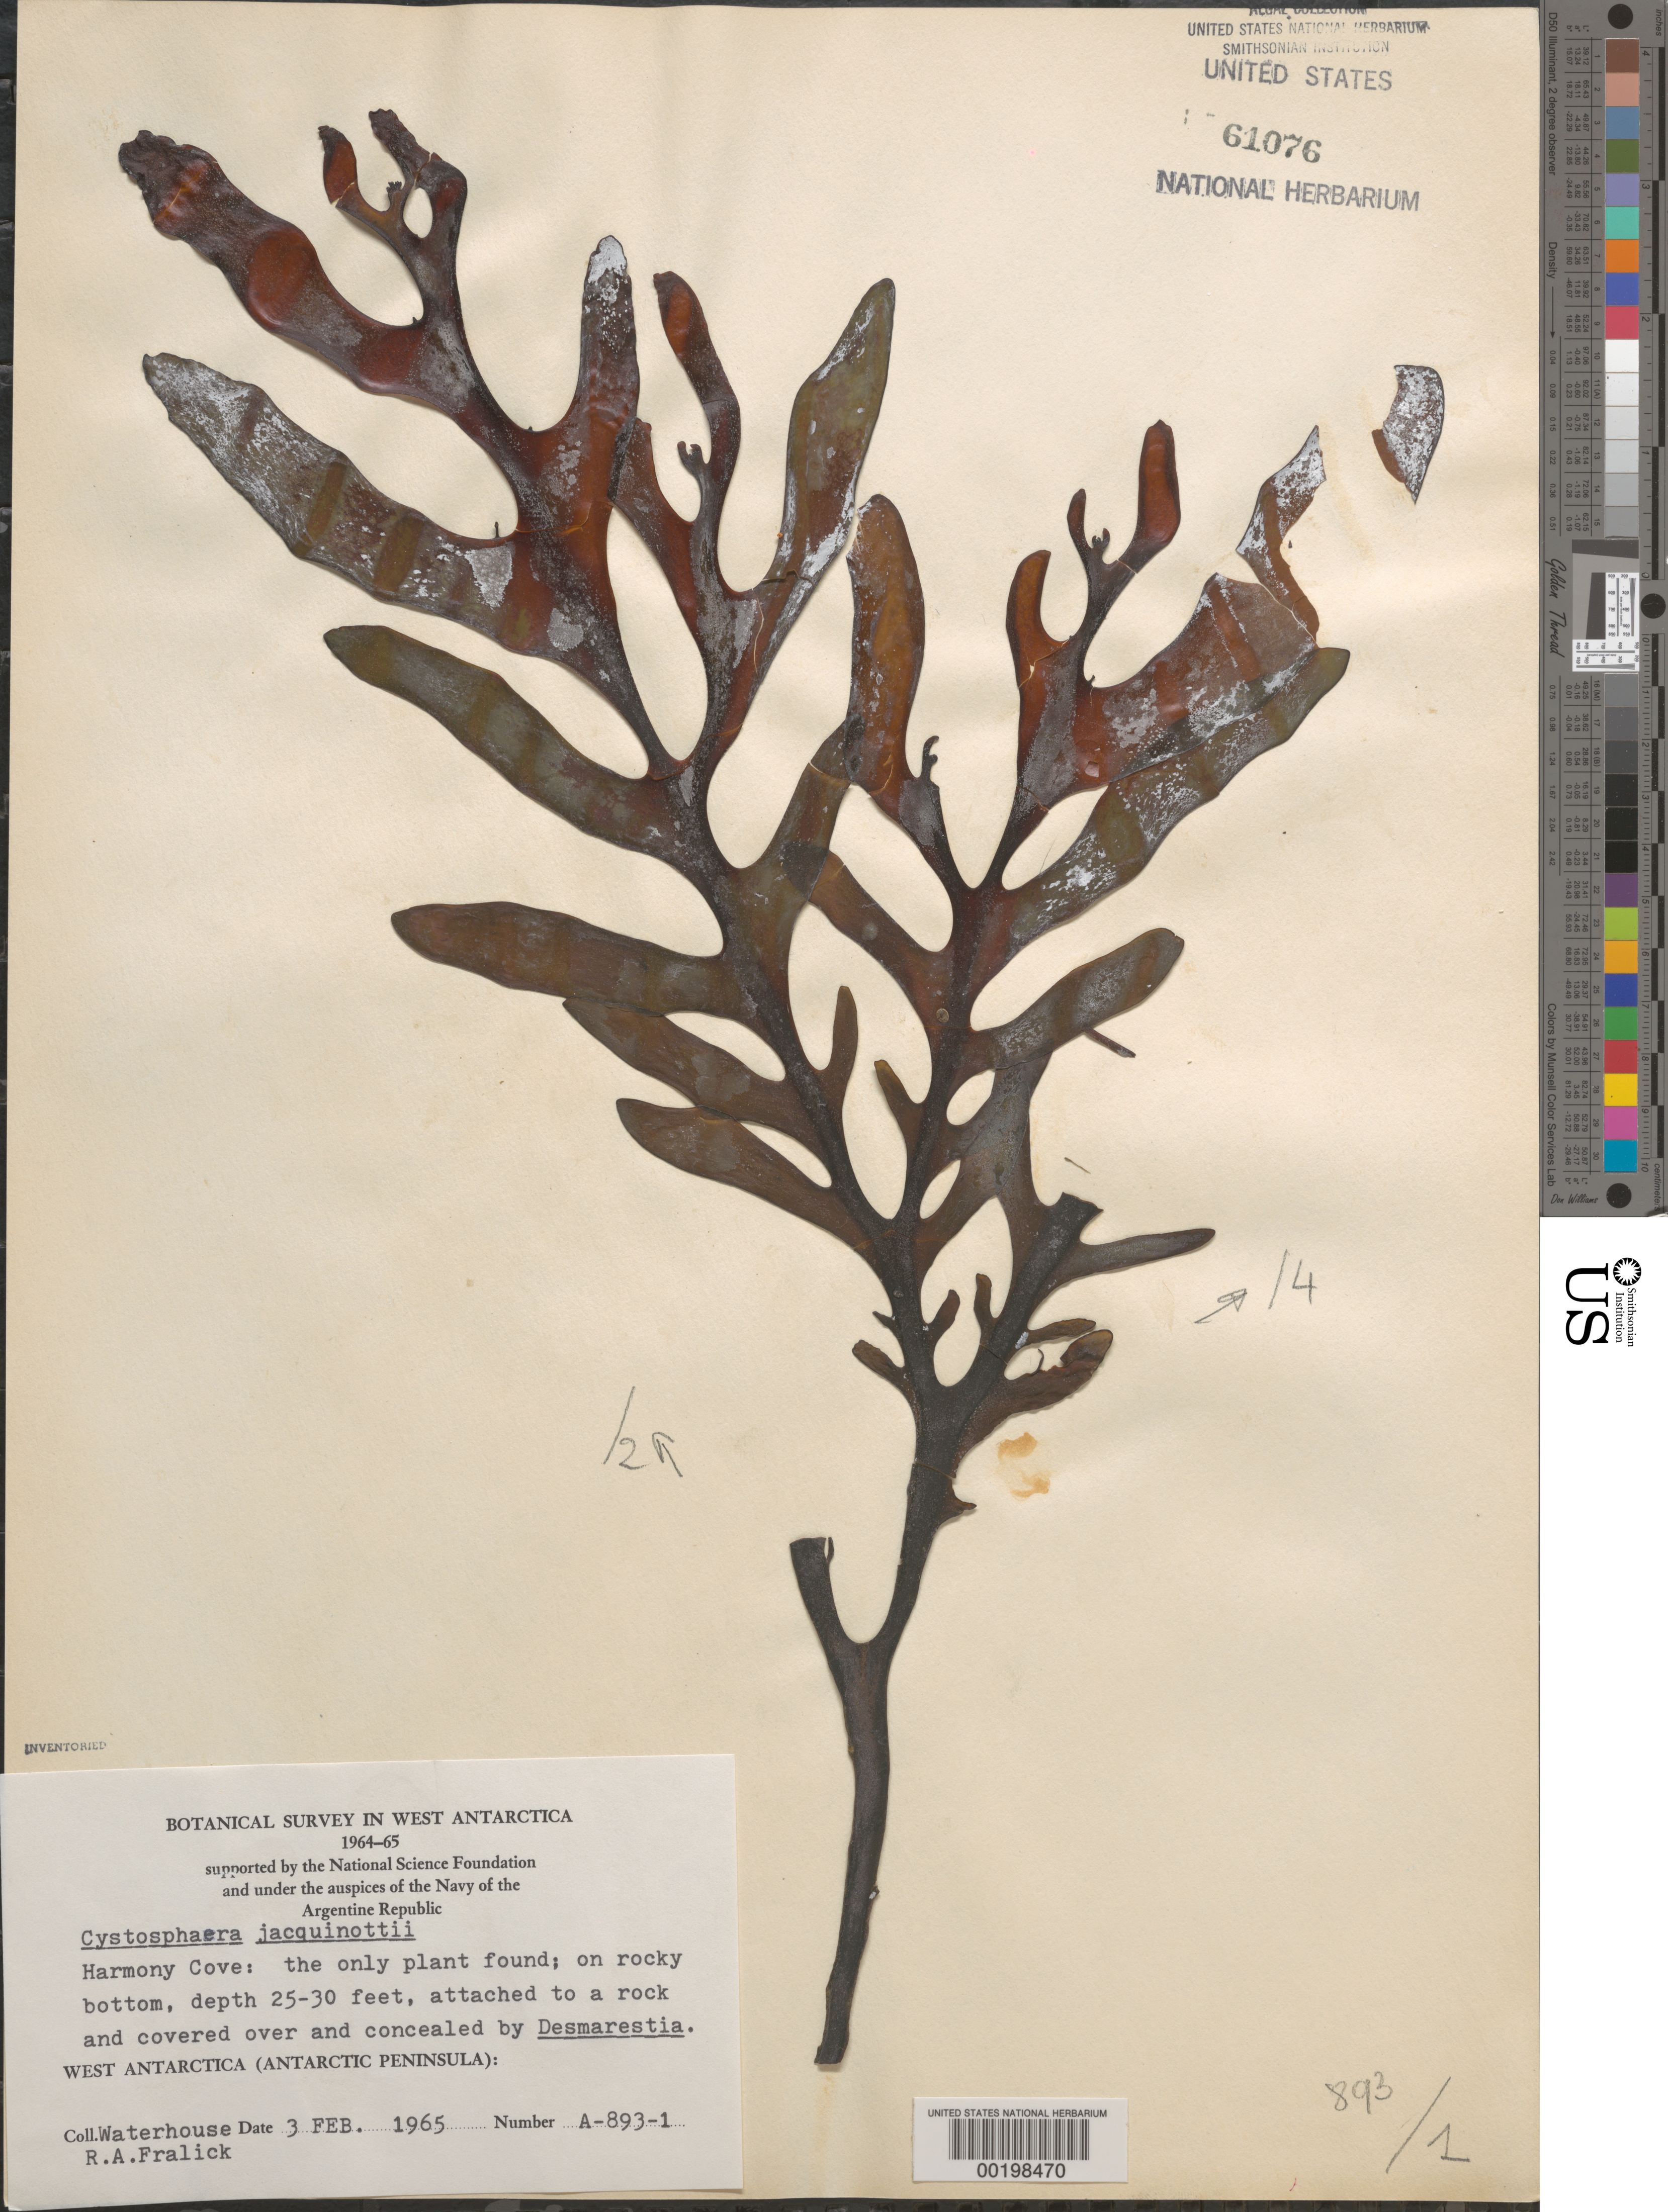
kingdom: Chromista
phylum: Ochrophyta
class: Phaeophyceae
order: Fucales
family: Seirococcaceae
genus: Cystosphaera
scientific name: Cystosphaera jacquinotii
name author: (Montagne) Skottsberg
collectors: R. Waterhouse & R. Fralick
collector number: A893-1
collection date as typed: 03 Feb 1965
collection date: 1965-02-03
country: Antarctica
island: Nelson Island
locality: Harmony Cove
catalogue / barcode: US 61076